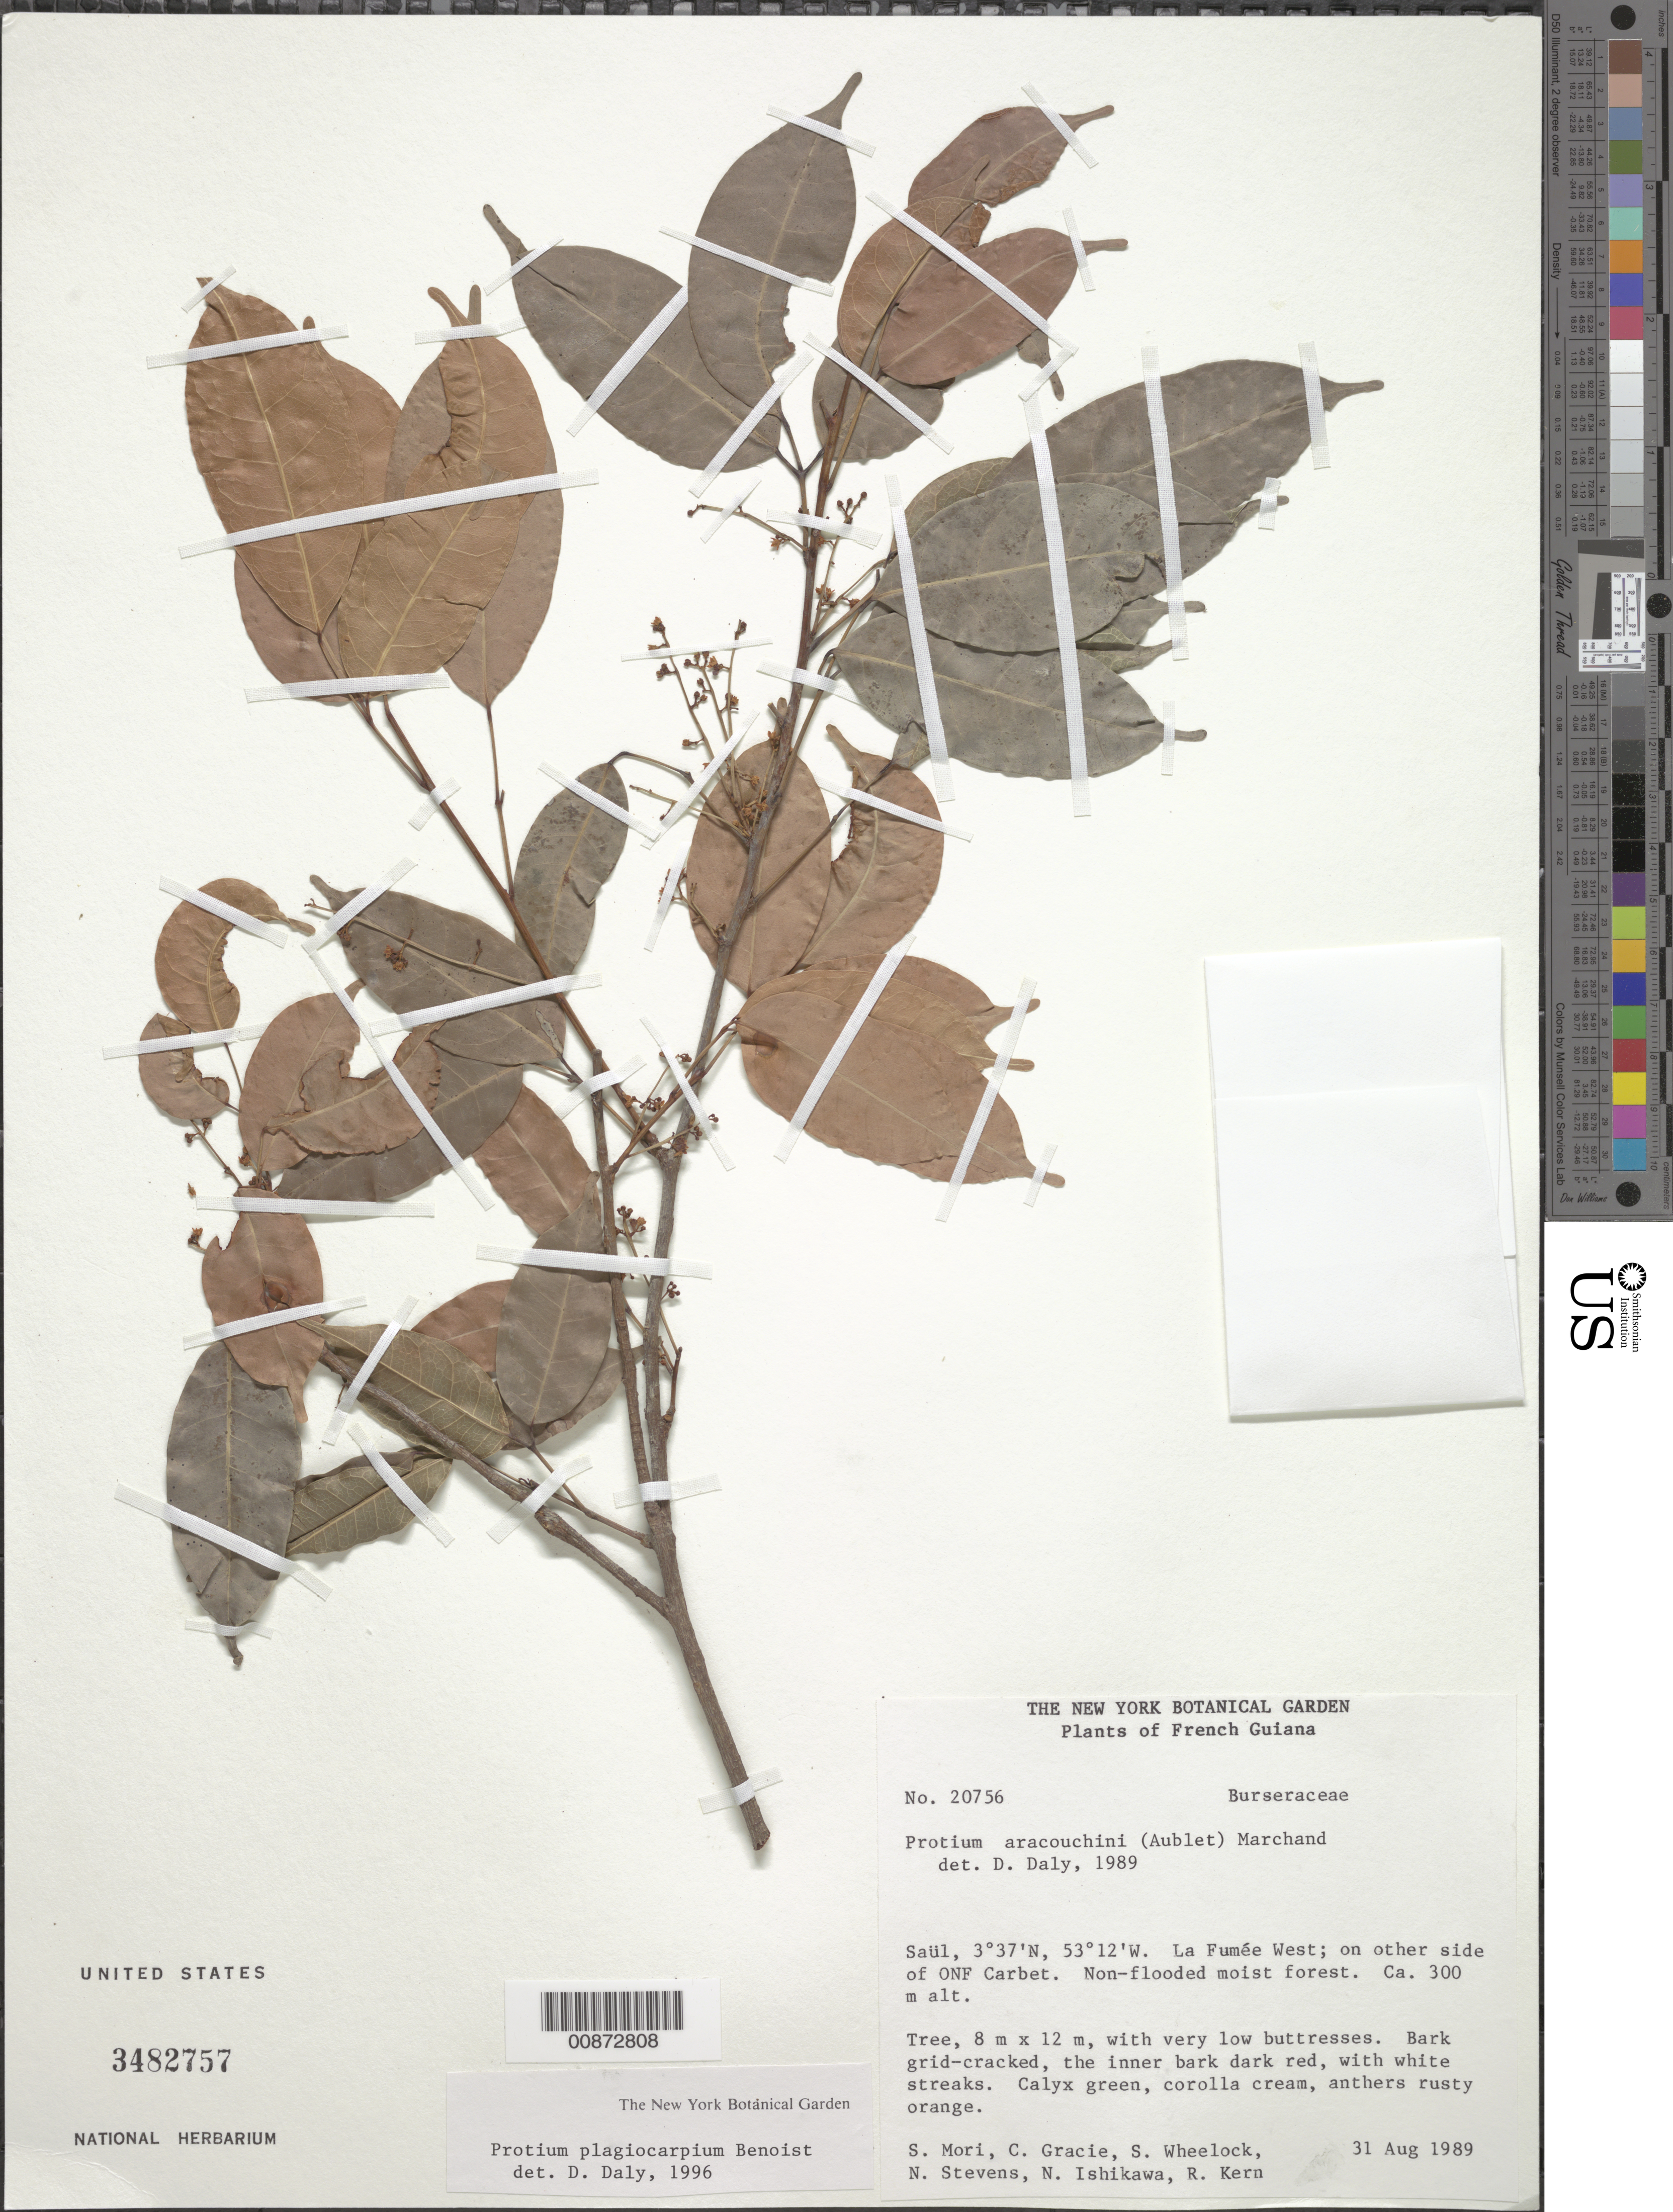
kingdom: Plantae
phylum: Tracheophyta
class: Magnoliopsida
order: Sapindales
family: Burseraceae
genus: Protium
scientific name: Protium plagiocarpium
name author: Benoist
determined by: Daly, D. C.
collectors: S. Mori, C. A. Gracie, S. Wheelock, N. Stevens, N. Ishikawa & R. Kern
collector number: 20756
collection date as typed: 31-Aug-89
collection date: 1989-08-31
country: French Guiana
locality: Saül, La Fumée West, other side of ONF Carbet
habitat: Non-flooded moist forest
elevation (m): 300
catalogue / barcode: US 3482757